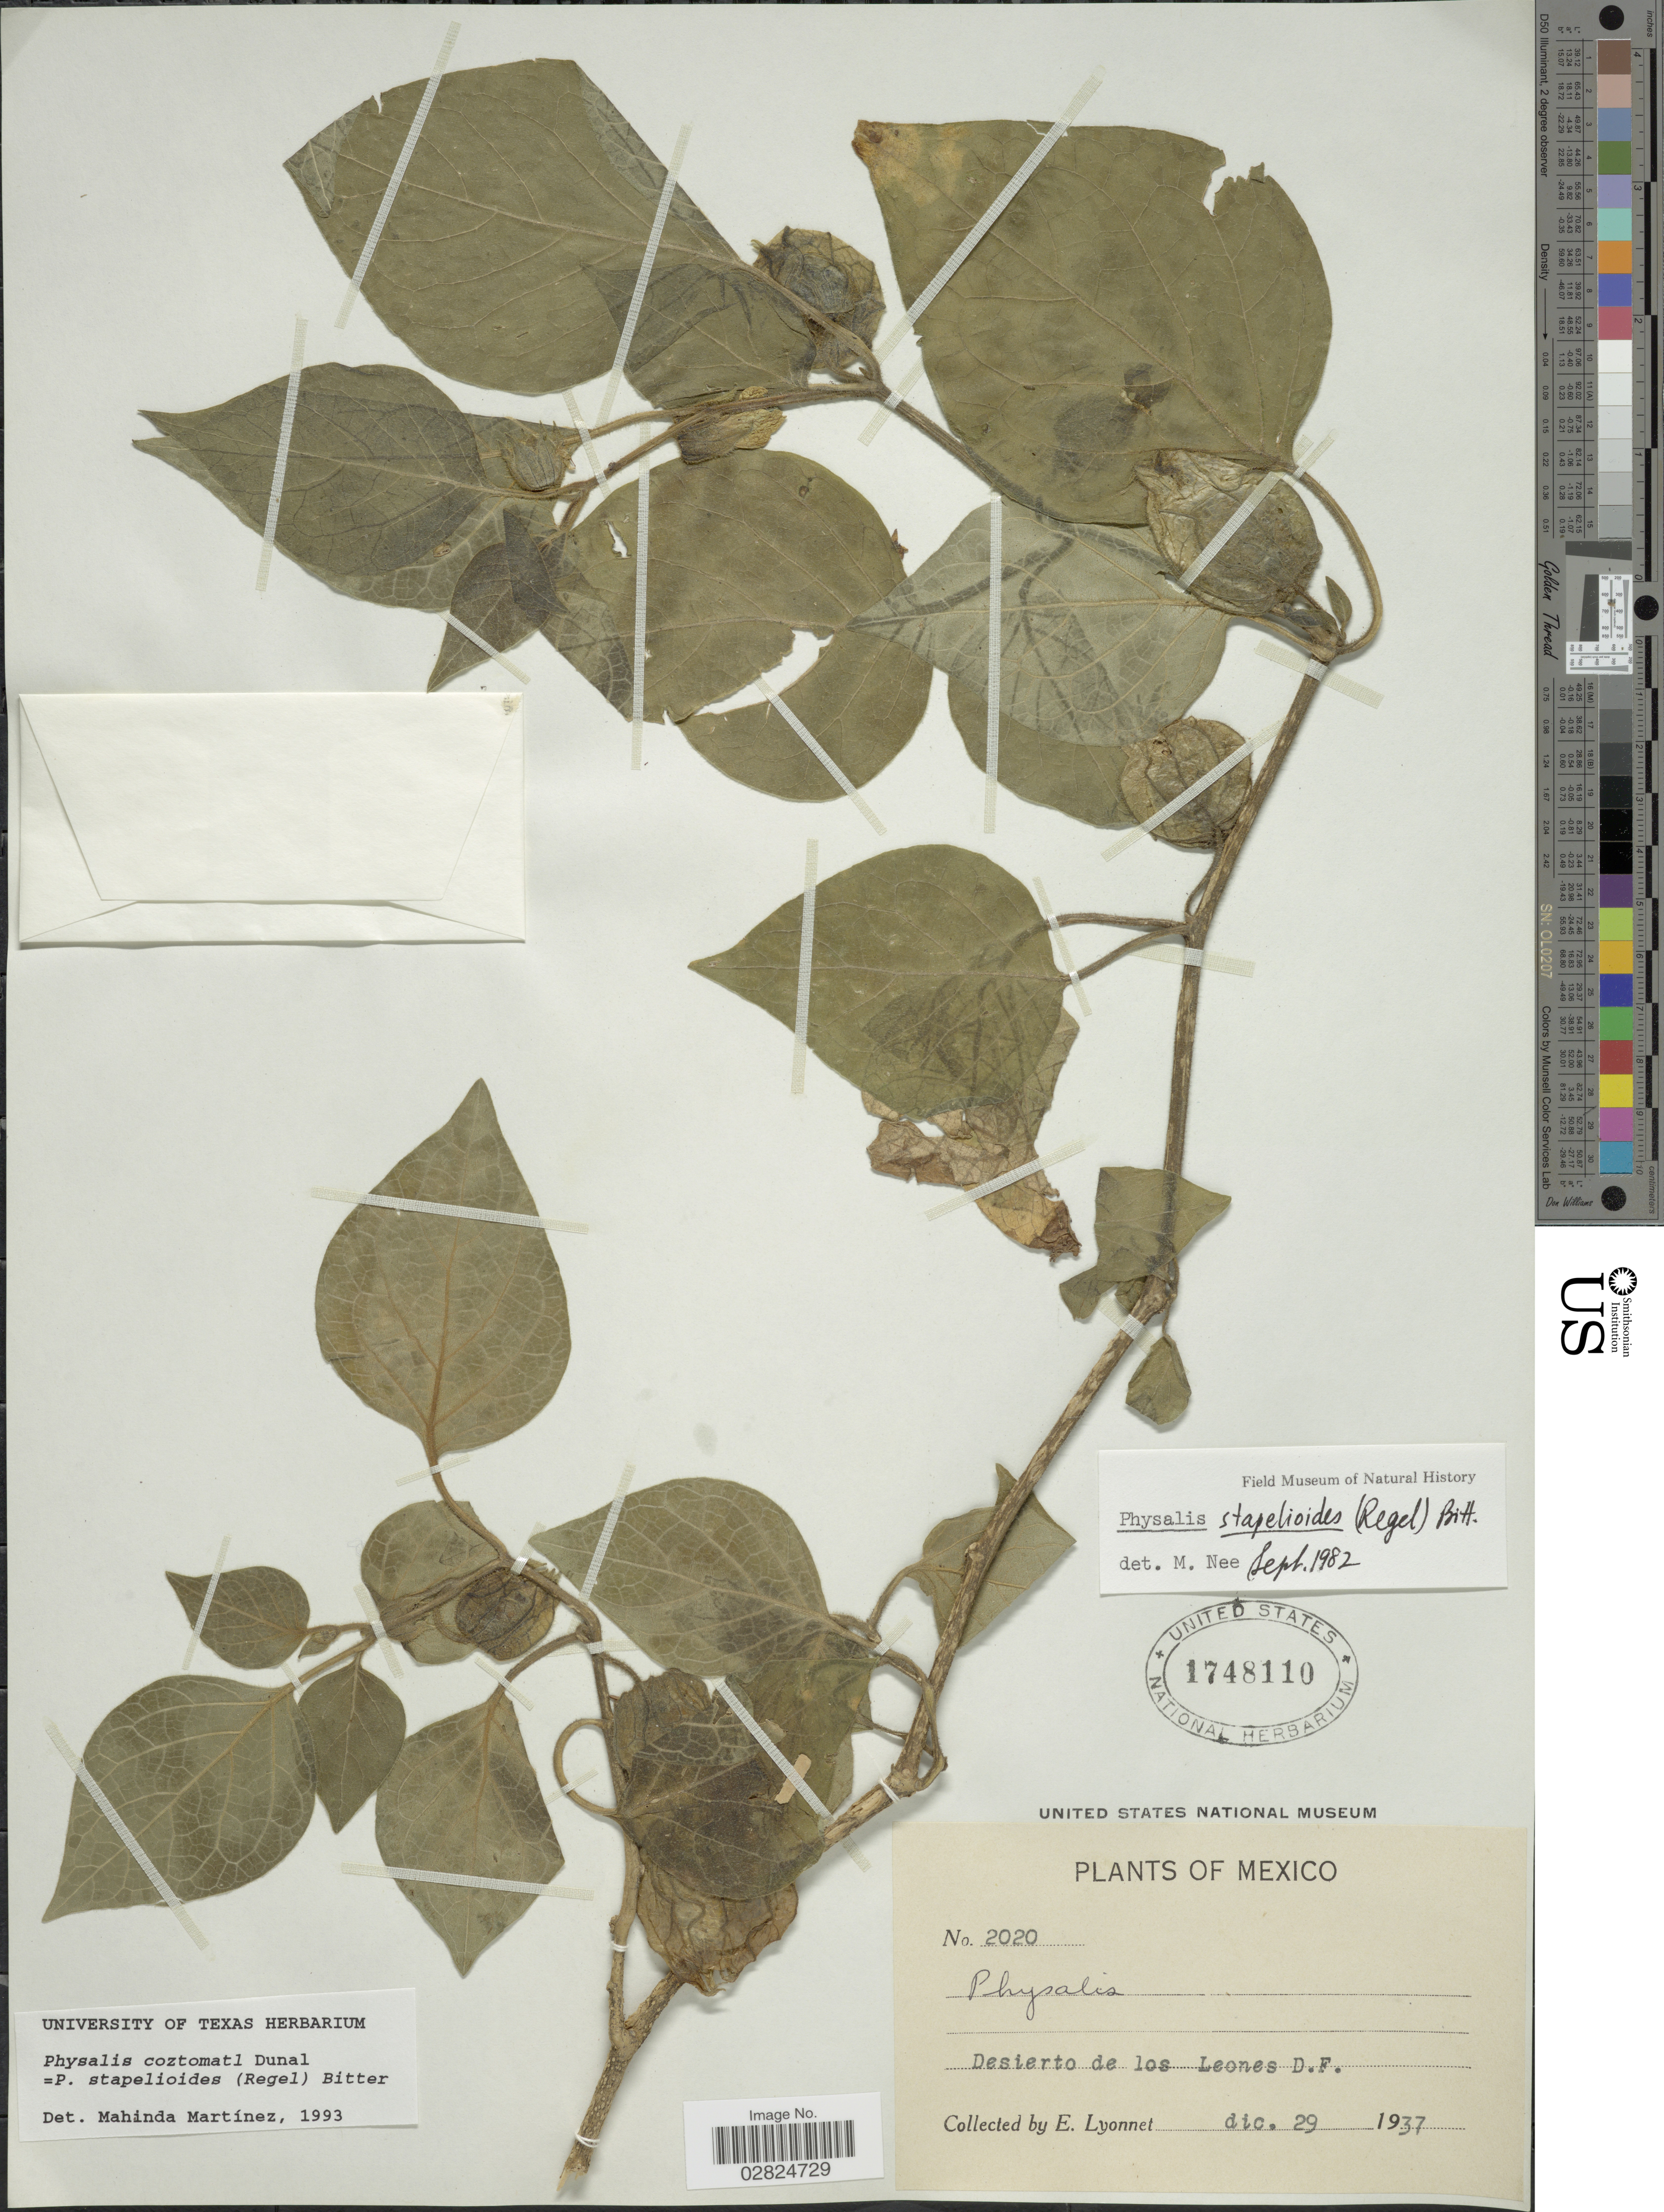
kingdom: Plantae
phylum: Tracheophyta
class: Magnoliopsida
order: Solanales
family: Solanaceae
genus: Physalis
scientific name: Physalis coztomatl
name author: Dunal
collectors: E. Lyonnet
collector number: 2020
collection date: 1937-12-29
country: Mexico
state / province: Distrito Federal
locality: Desierto de los Leones.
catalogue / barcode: US 1748110